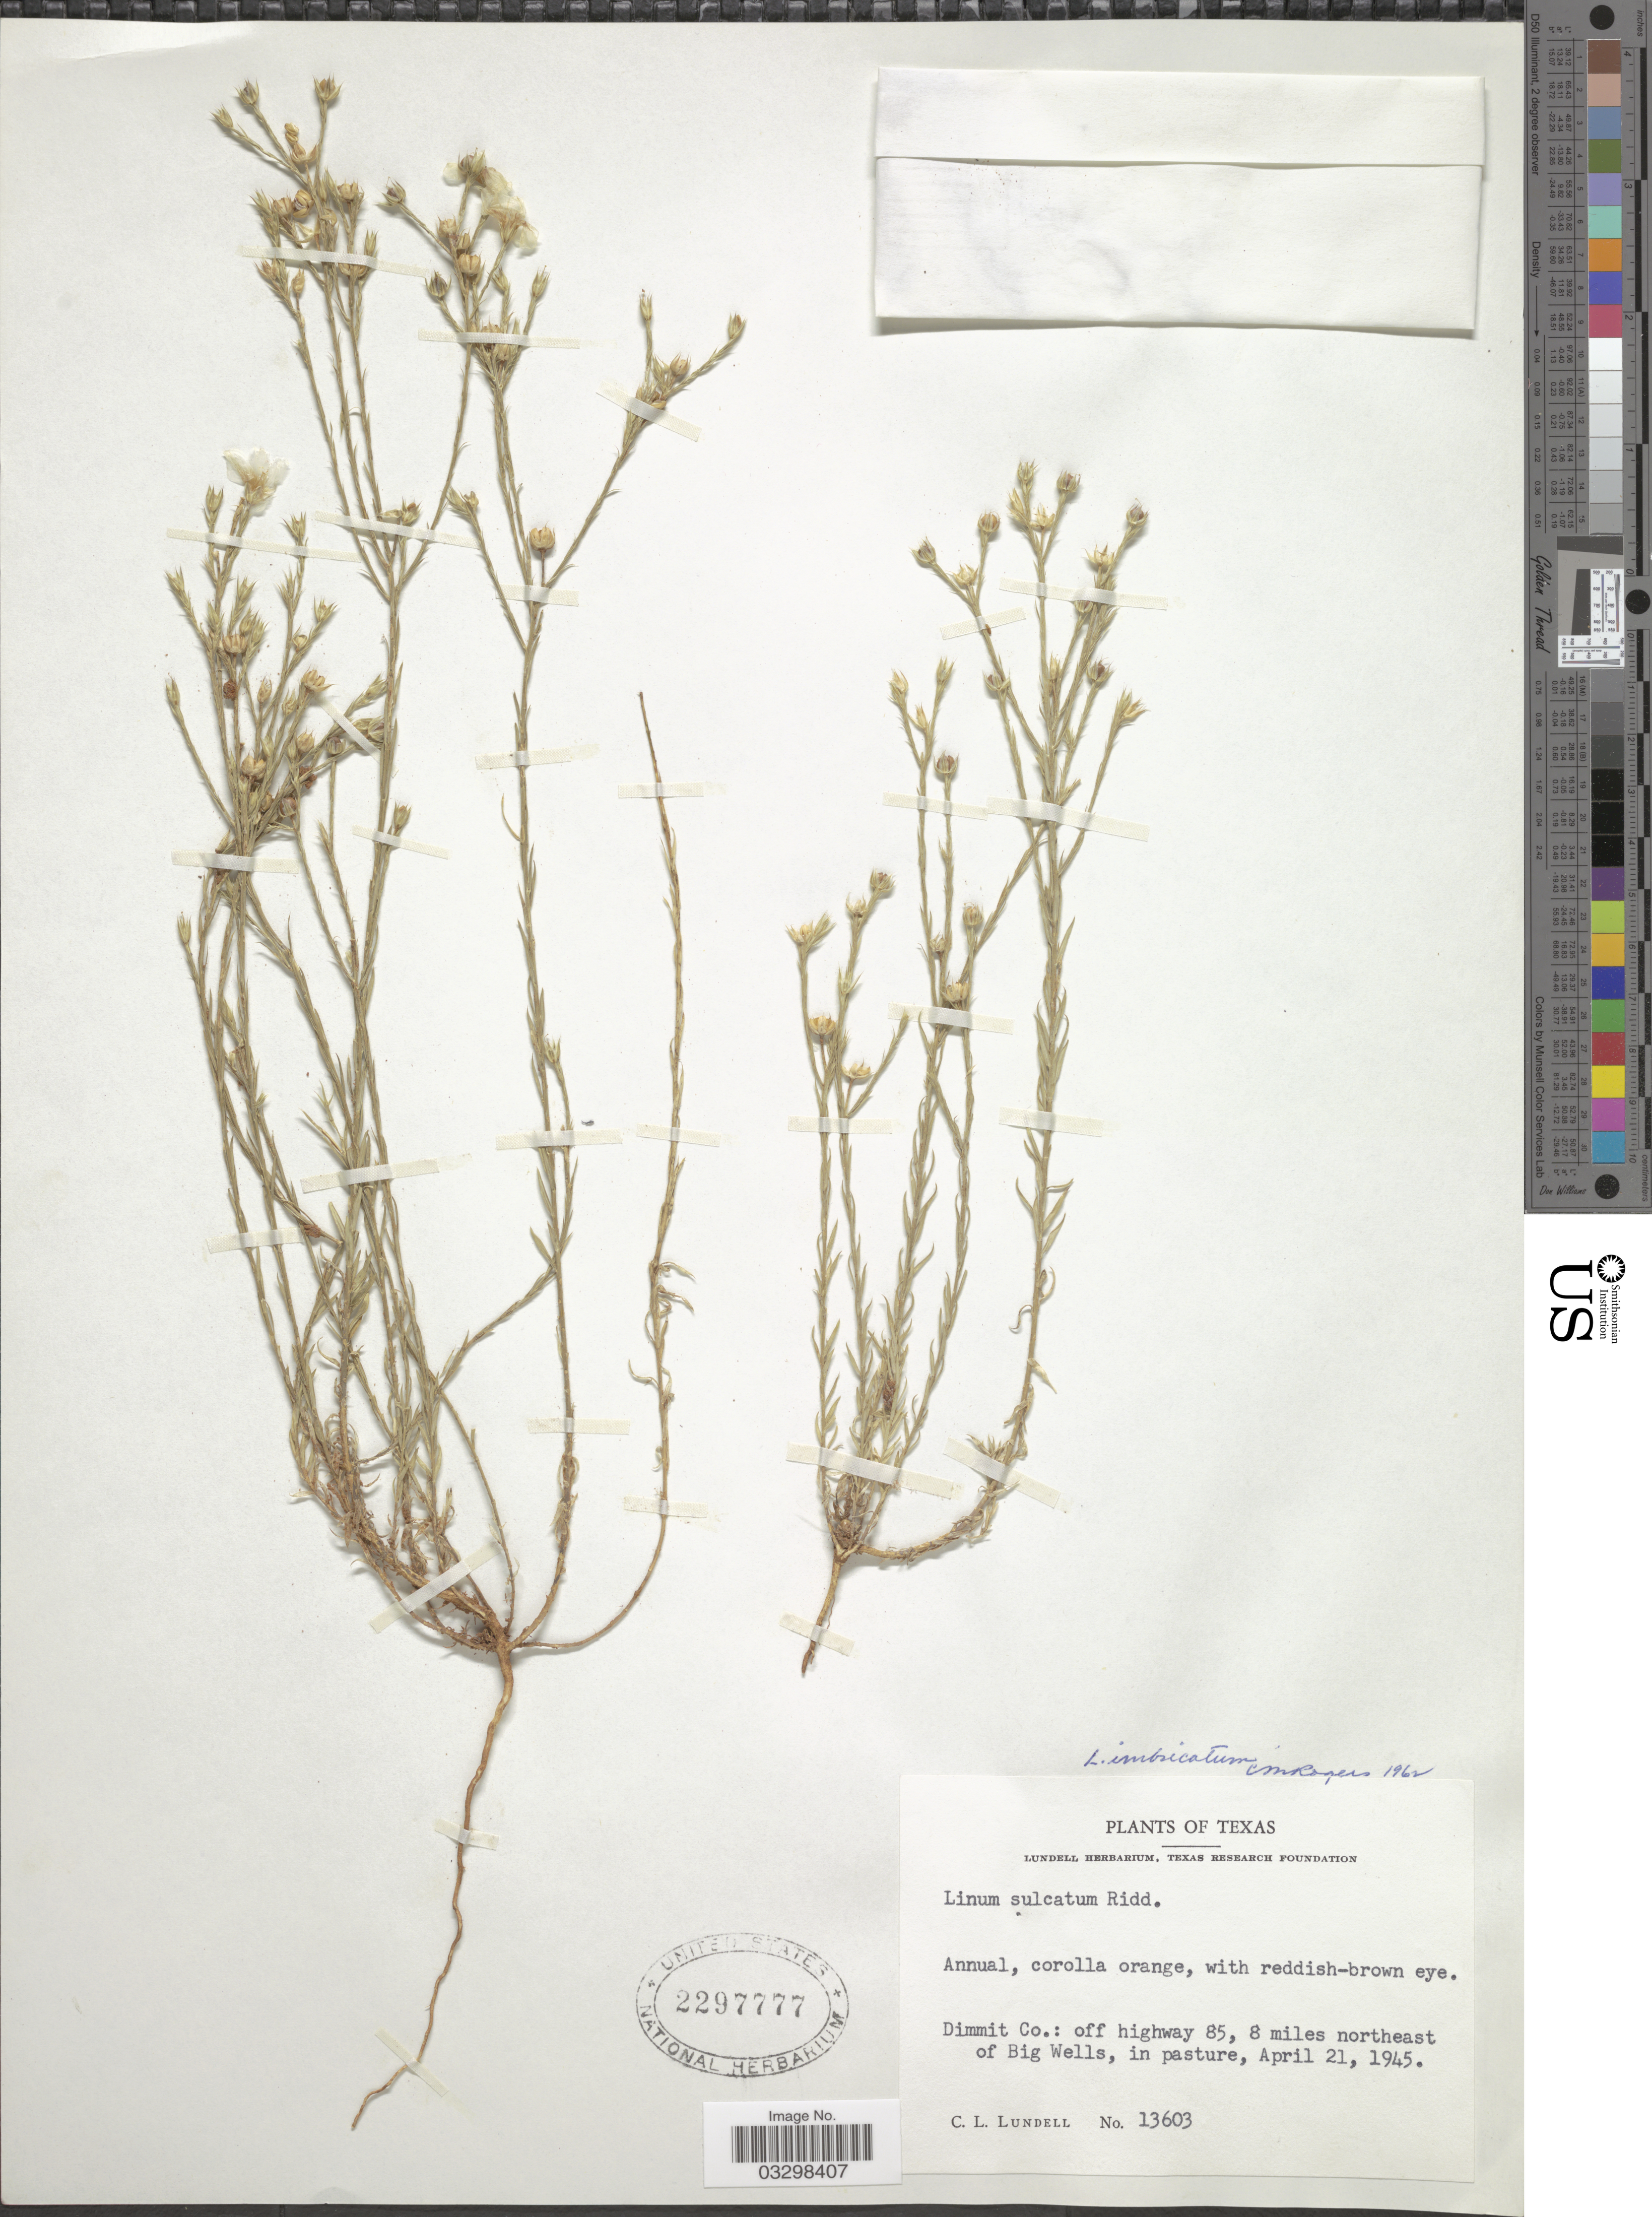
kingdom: Plantae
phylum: Tracheophyta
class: Magnoliopsida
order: Malpighiales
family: Linaceae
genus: Linum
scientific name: Linum imbricatum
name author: (Raf.) Shinners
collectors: C. L. Lundell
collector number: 13603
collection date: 1945-04-21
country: United States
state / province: Texas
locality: Dimmit Co.: off highway 85, 8 miles northeast of Big Wells, in pasture.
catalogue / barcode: US 2297777